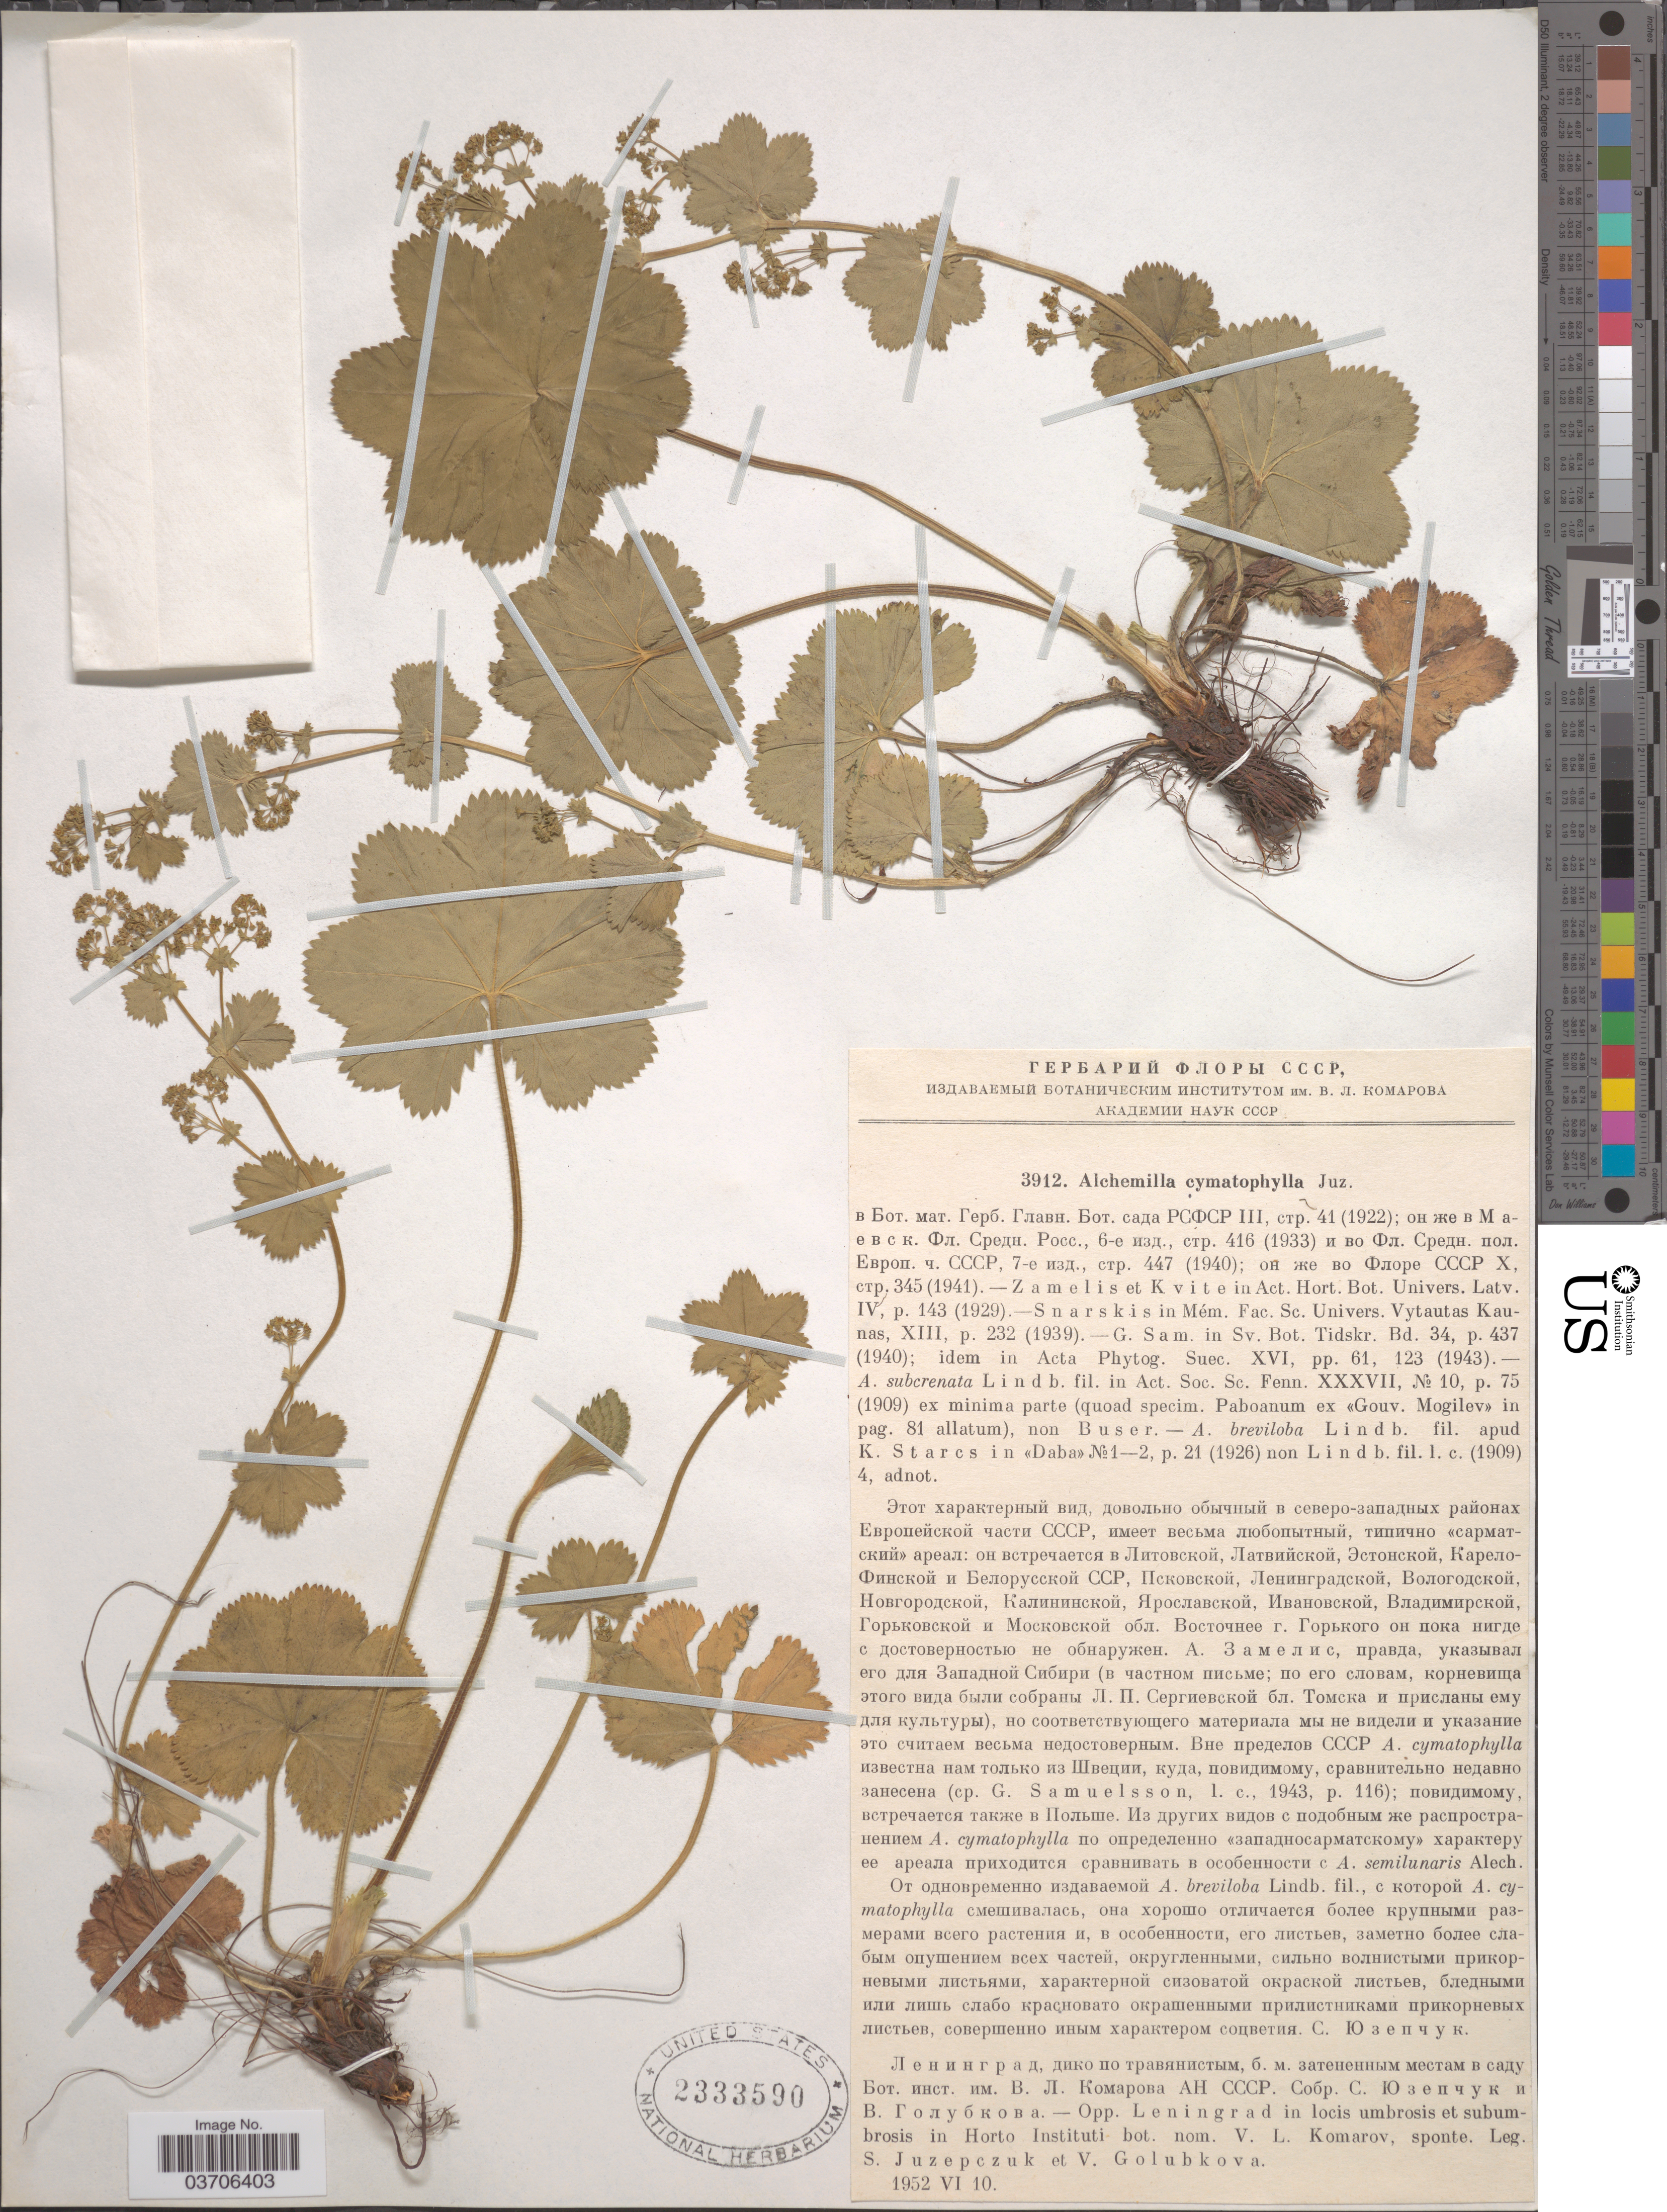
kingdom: Plantae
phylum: Tracheophyta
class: Magnoliopsida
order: Rosales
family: Rosaceae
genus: Alchemilla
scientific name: Alchemilla cymatophylla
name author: Juz.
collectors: S. V. Juzepczuk & V. F. Golubkova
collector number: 3912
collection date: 1952-06-10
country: Russian Federation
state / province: Leningrad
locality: Opp. Leningrad in locis umbrosis et subumbrosis in Horto Instituti bot. nom V. L. Komarov, sponte.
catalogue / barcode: US 2333590